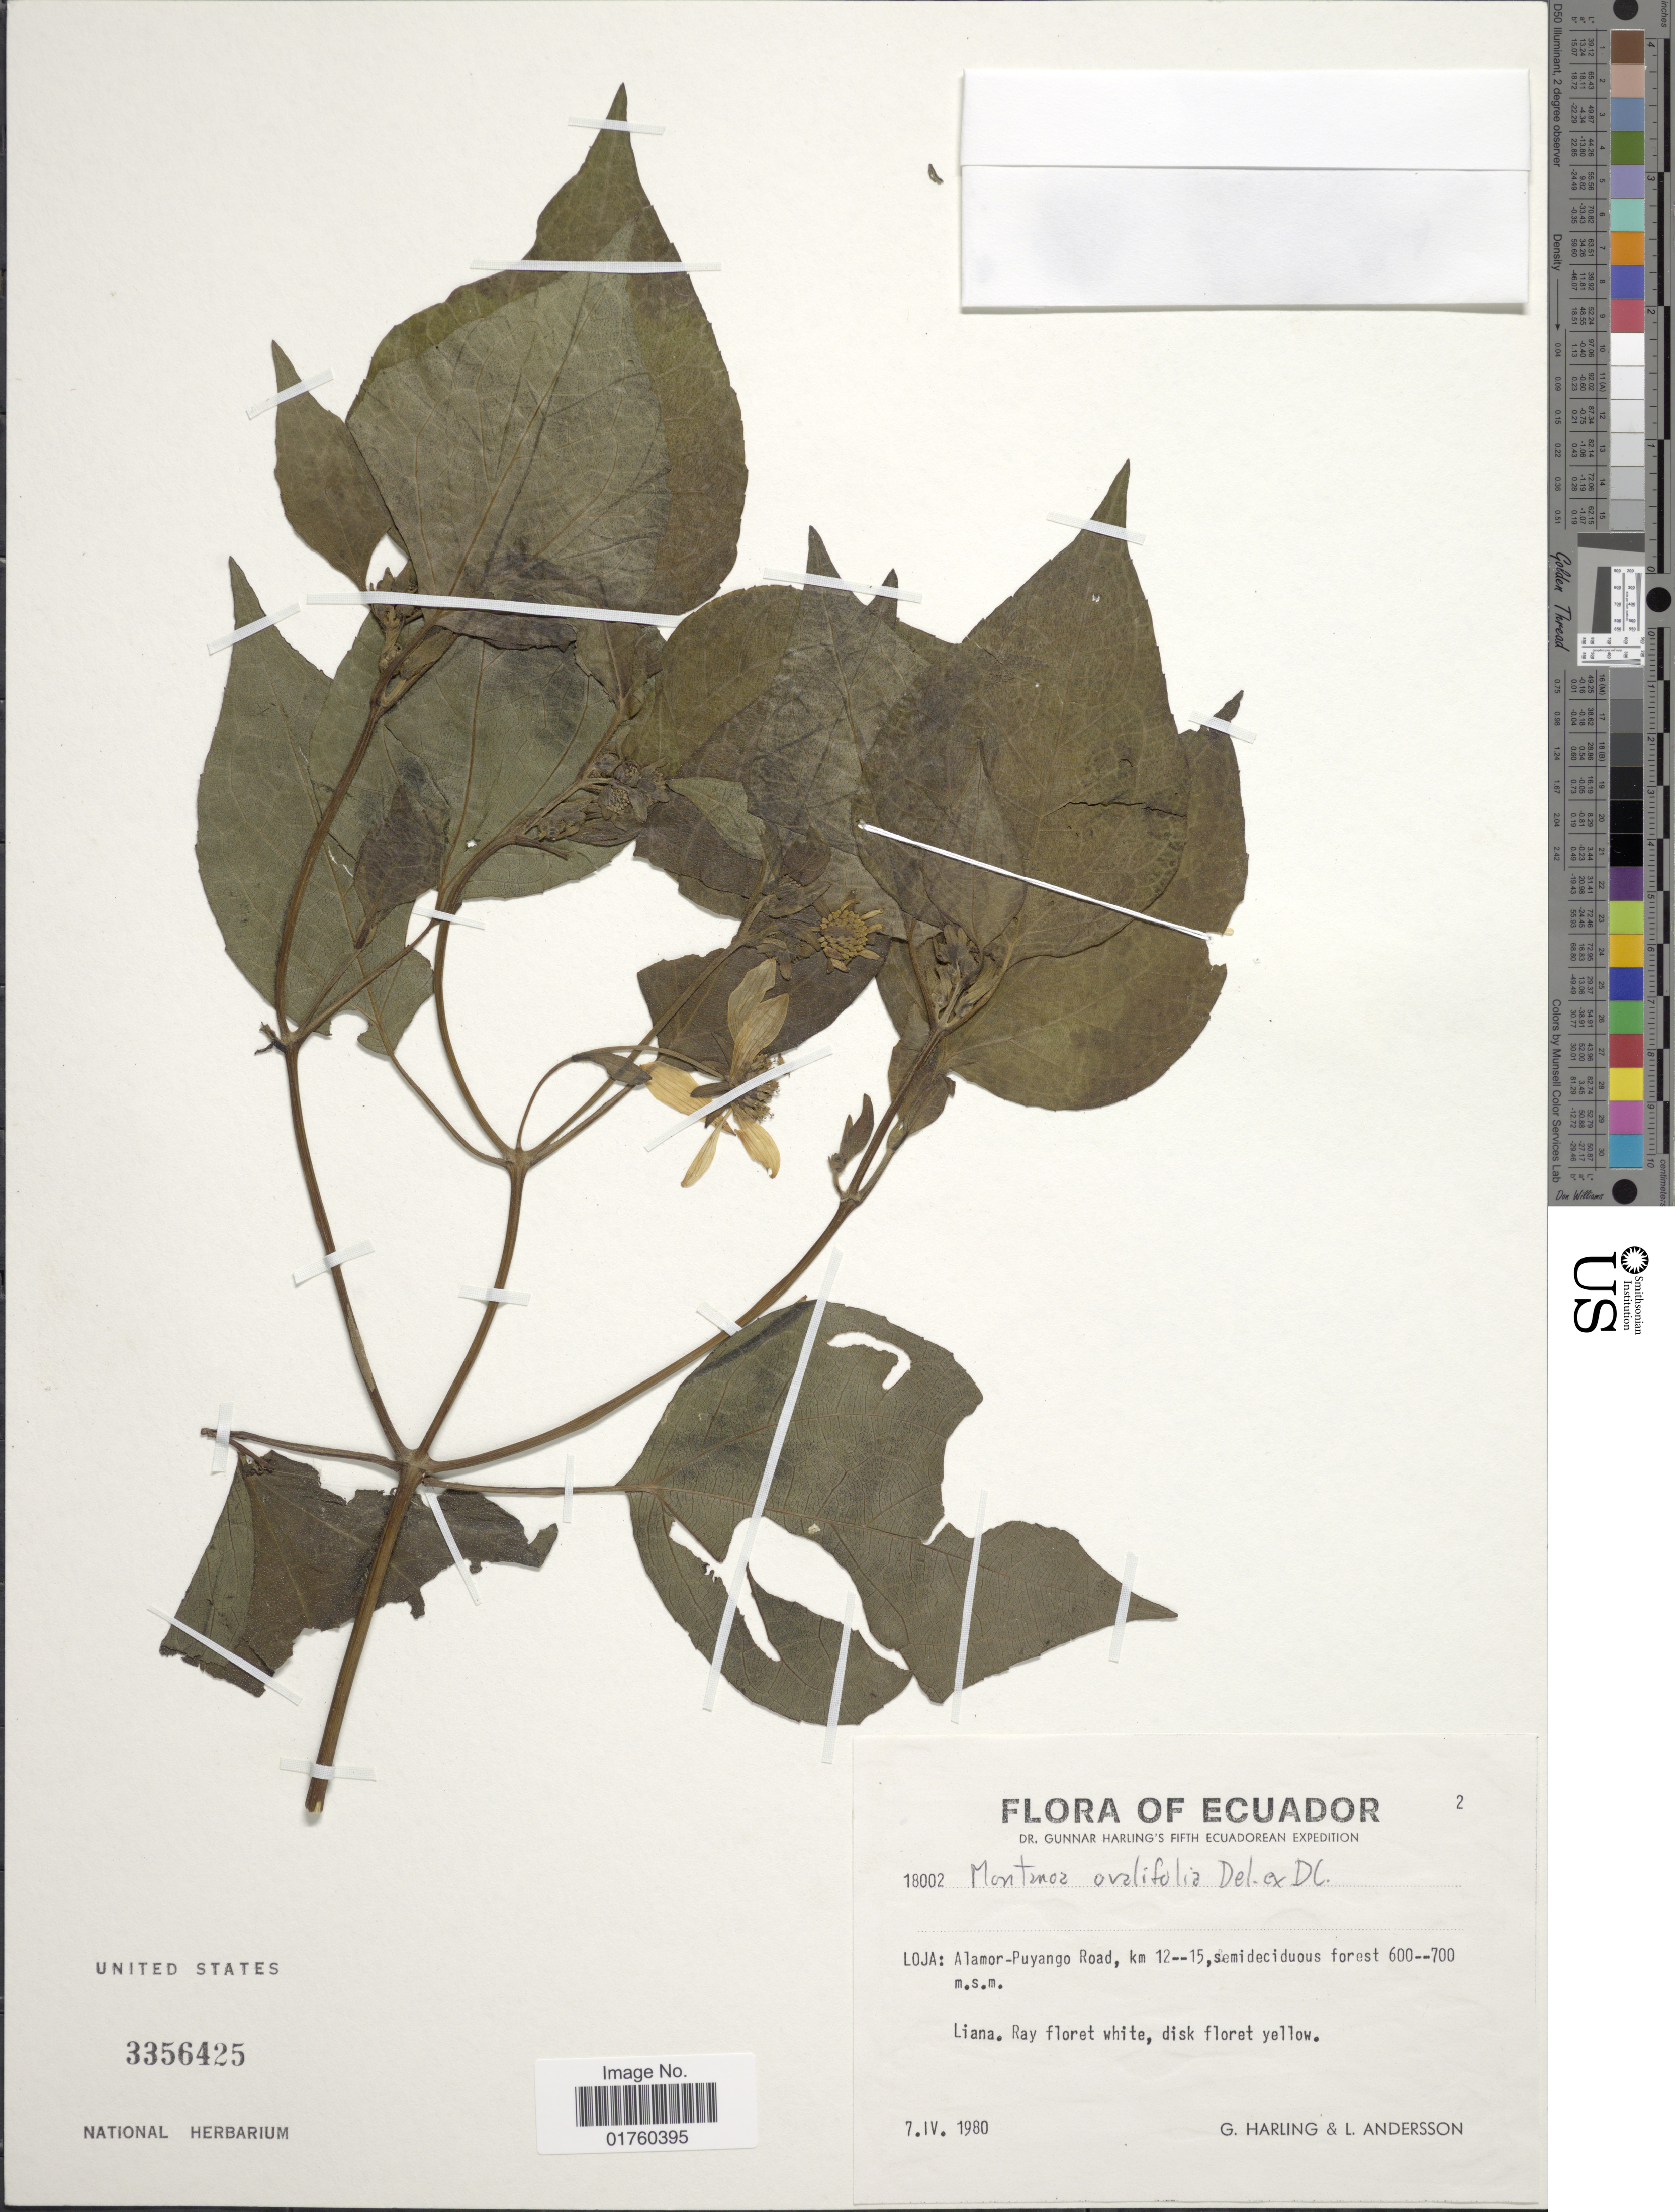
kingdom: Plantae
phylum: Tracheophyta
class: Magnoliopsida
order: Asterales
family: Asteraceae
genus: Montanoa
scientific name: Montanoa ovalifolia subsp. australis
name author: V.A. Funk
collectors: G. Harling & L. Andersson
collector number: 18002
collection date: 1980-04-07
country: Ecuador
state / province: Loja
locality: Alamor-Puyango Road, km 12--15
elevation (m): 600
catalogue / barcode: US 3356425